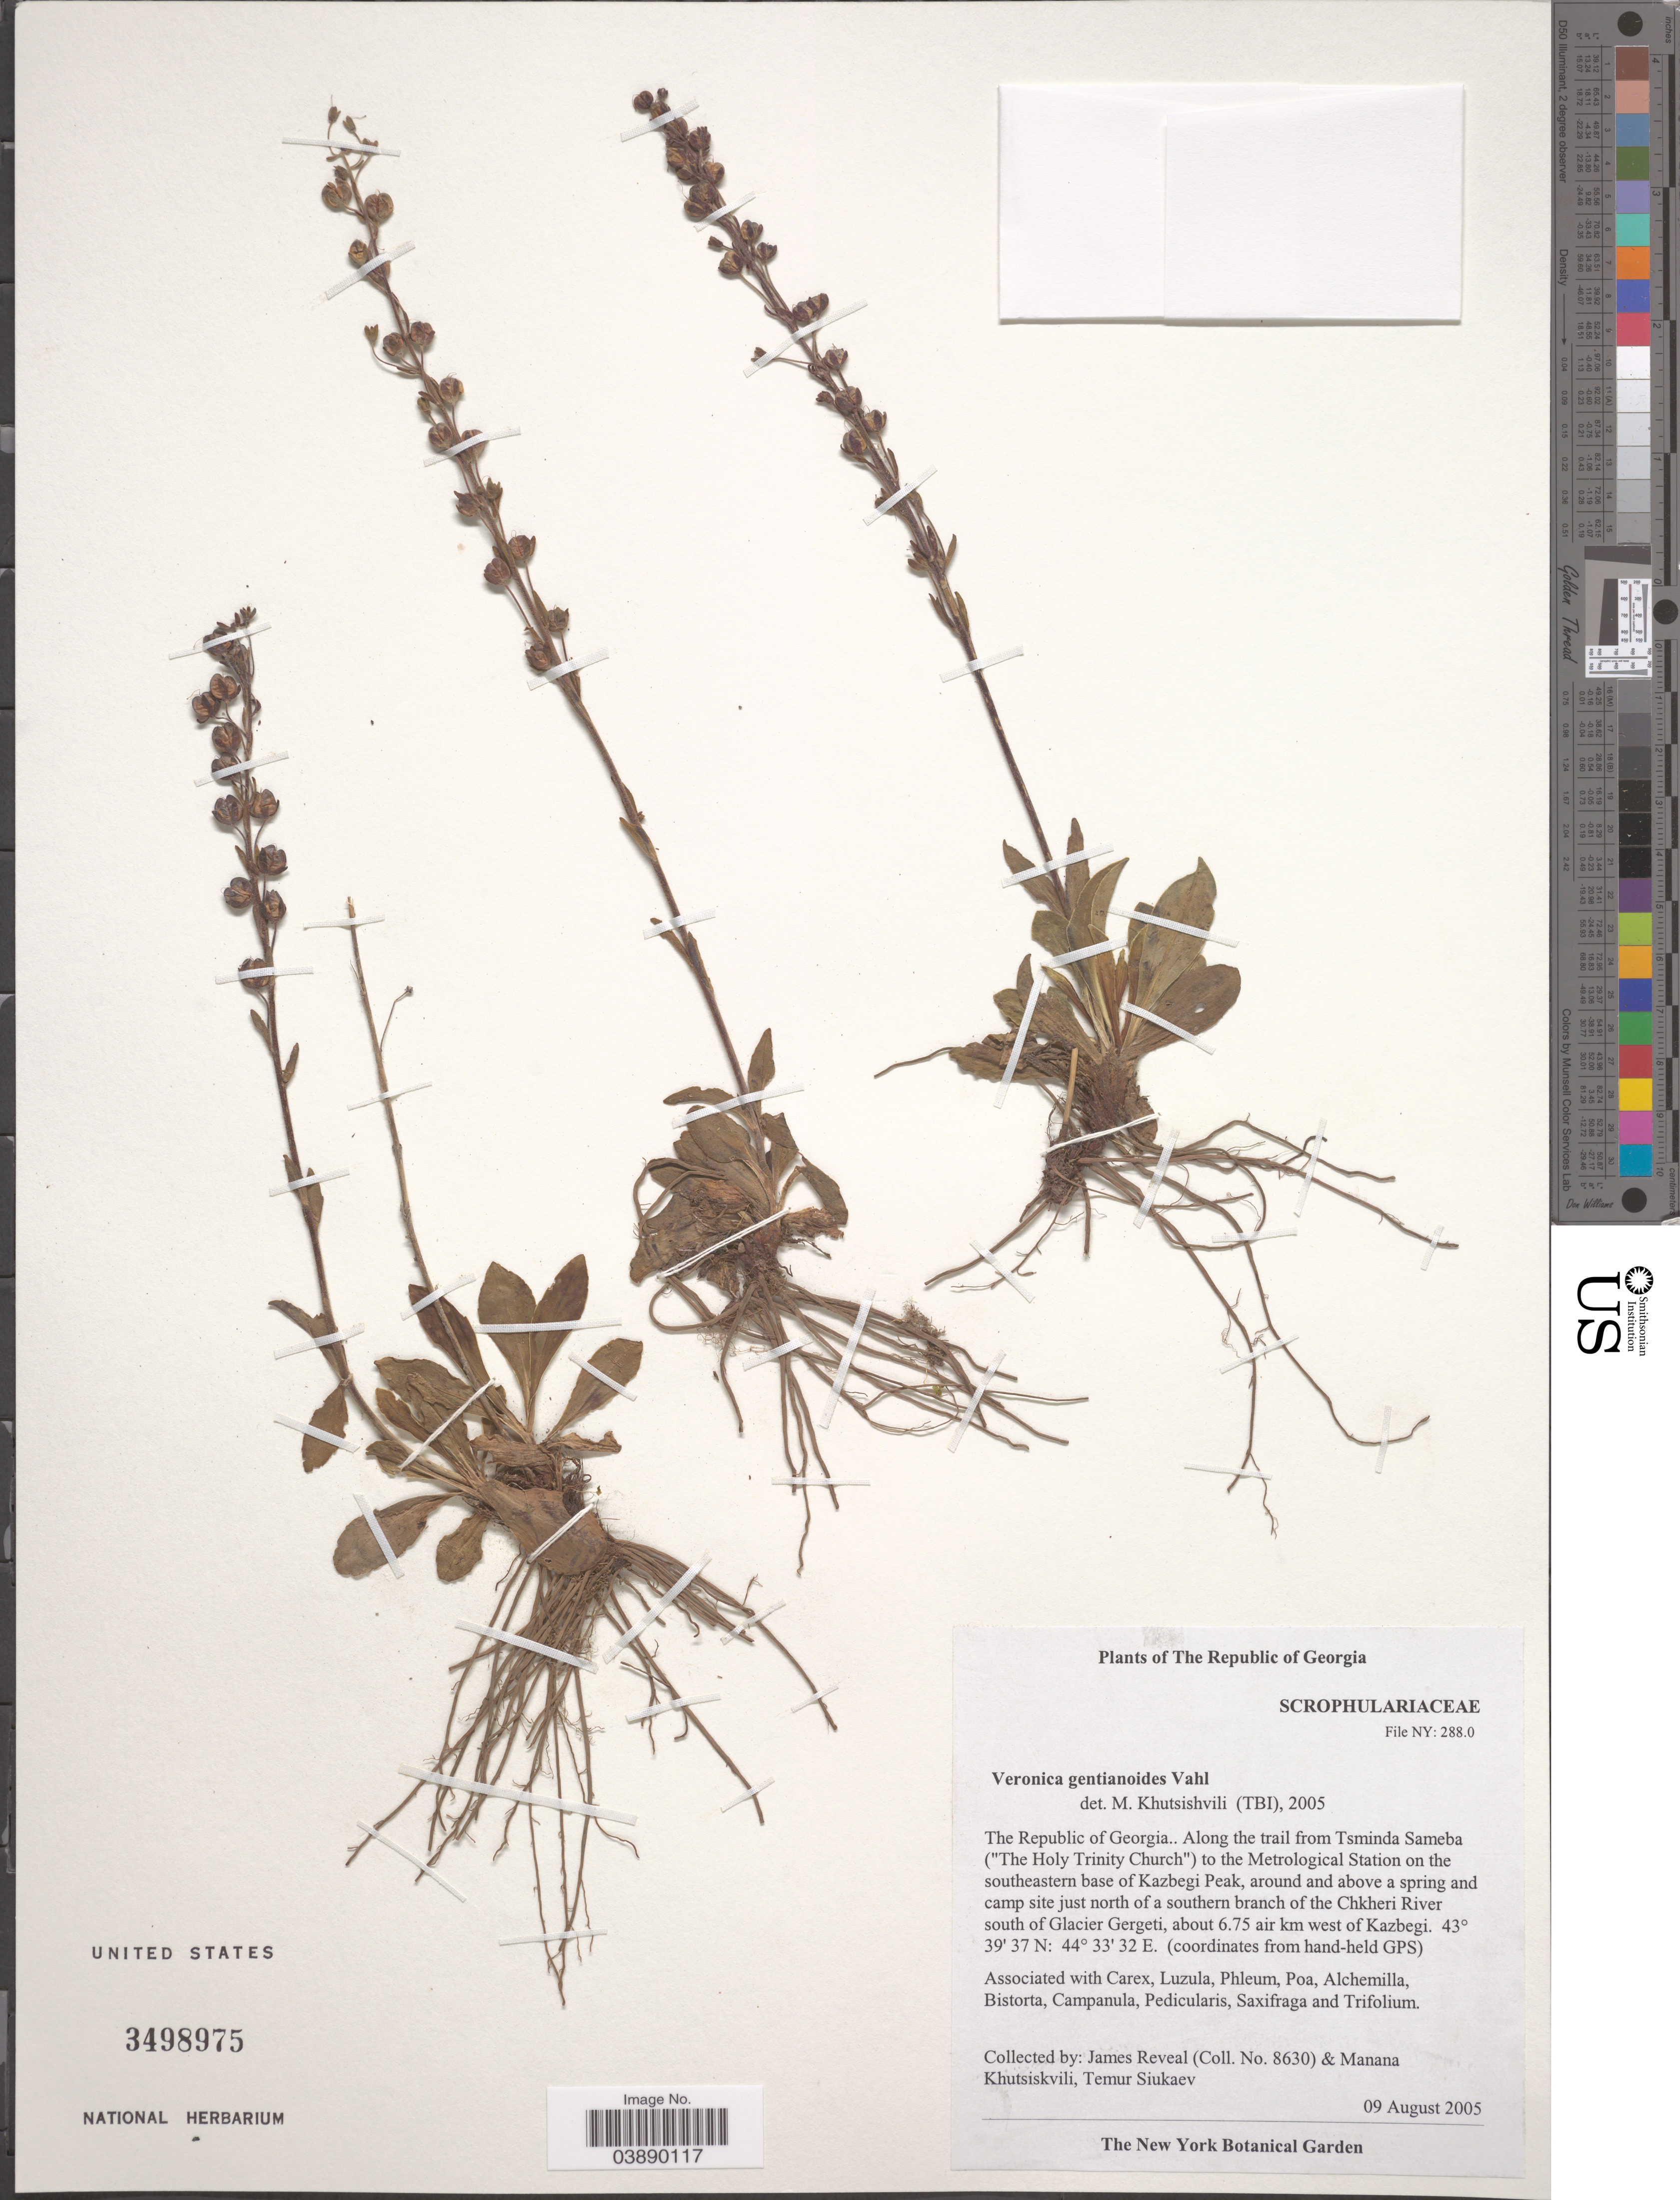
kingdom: Plantae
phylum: Tracheophyta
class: Magnoliopsida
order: Lamiales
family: Plantaginaceae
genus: Veronica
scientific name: Veronica gentianoides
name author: Vahl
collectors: J. Reveal, M. Khutsiskvili & T. Siukaev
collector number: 8630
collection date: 2005-08-09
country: Georgia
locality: Along the trail from Tsminda Sameba ("The Holy Trinity Church") to the Metrological Station on the southeastern base of Kazbegi Peak, around and above a spring and camp site just north of a southern branch of the Chkheri River south of Glacier Gergeti, about 6.75 air km west of Kazbegi.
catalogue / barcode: US 3498975